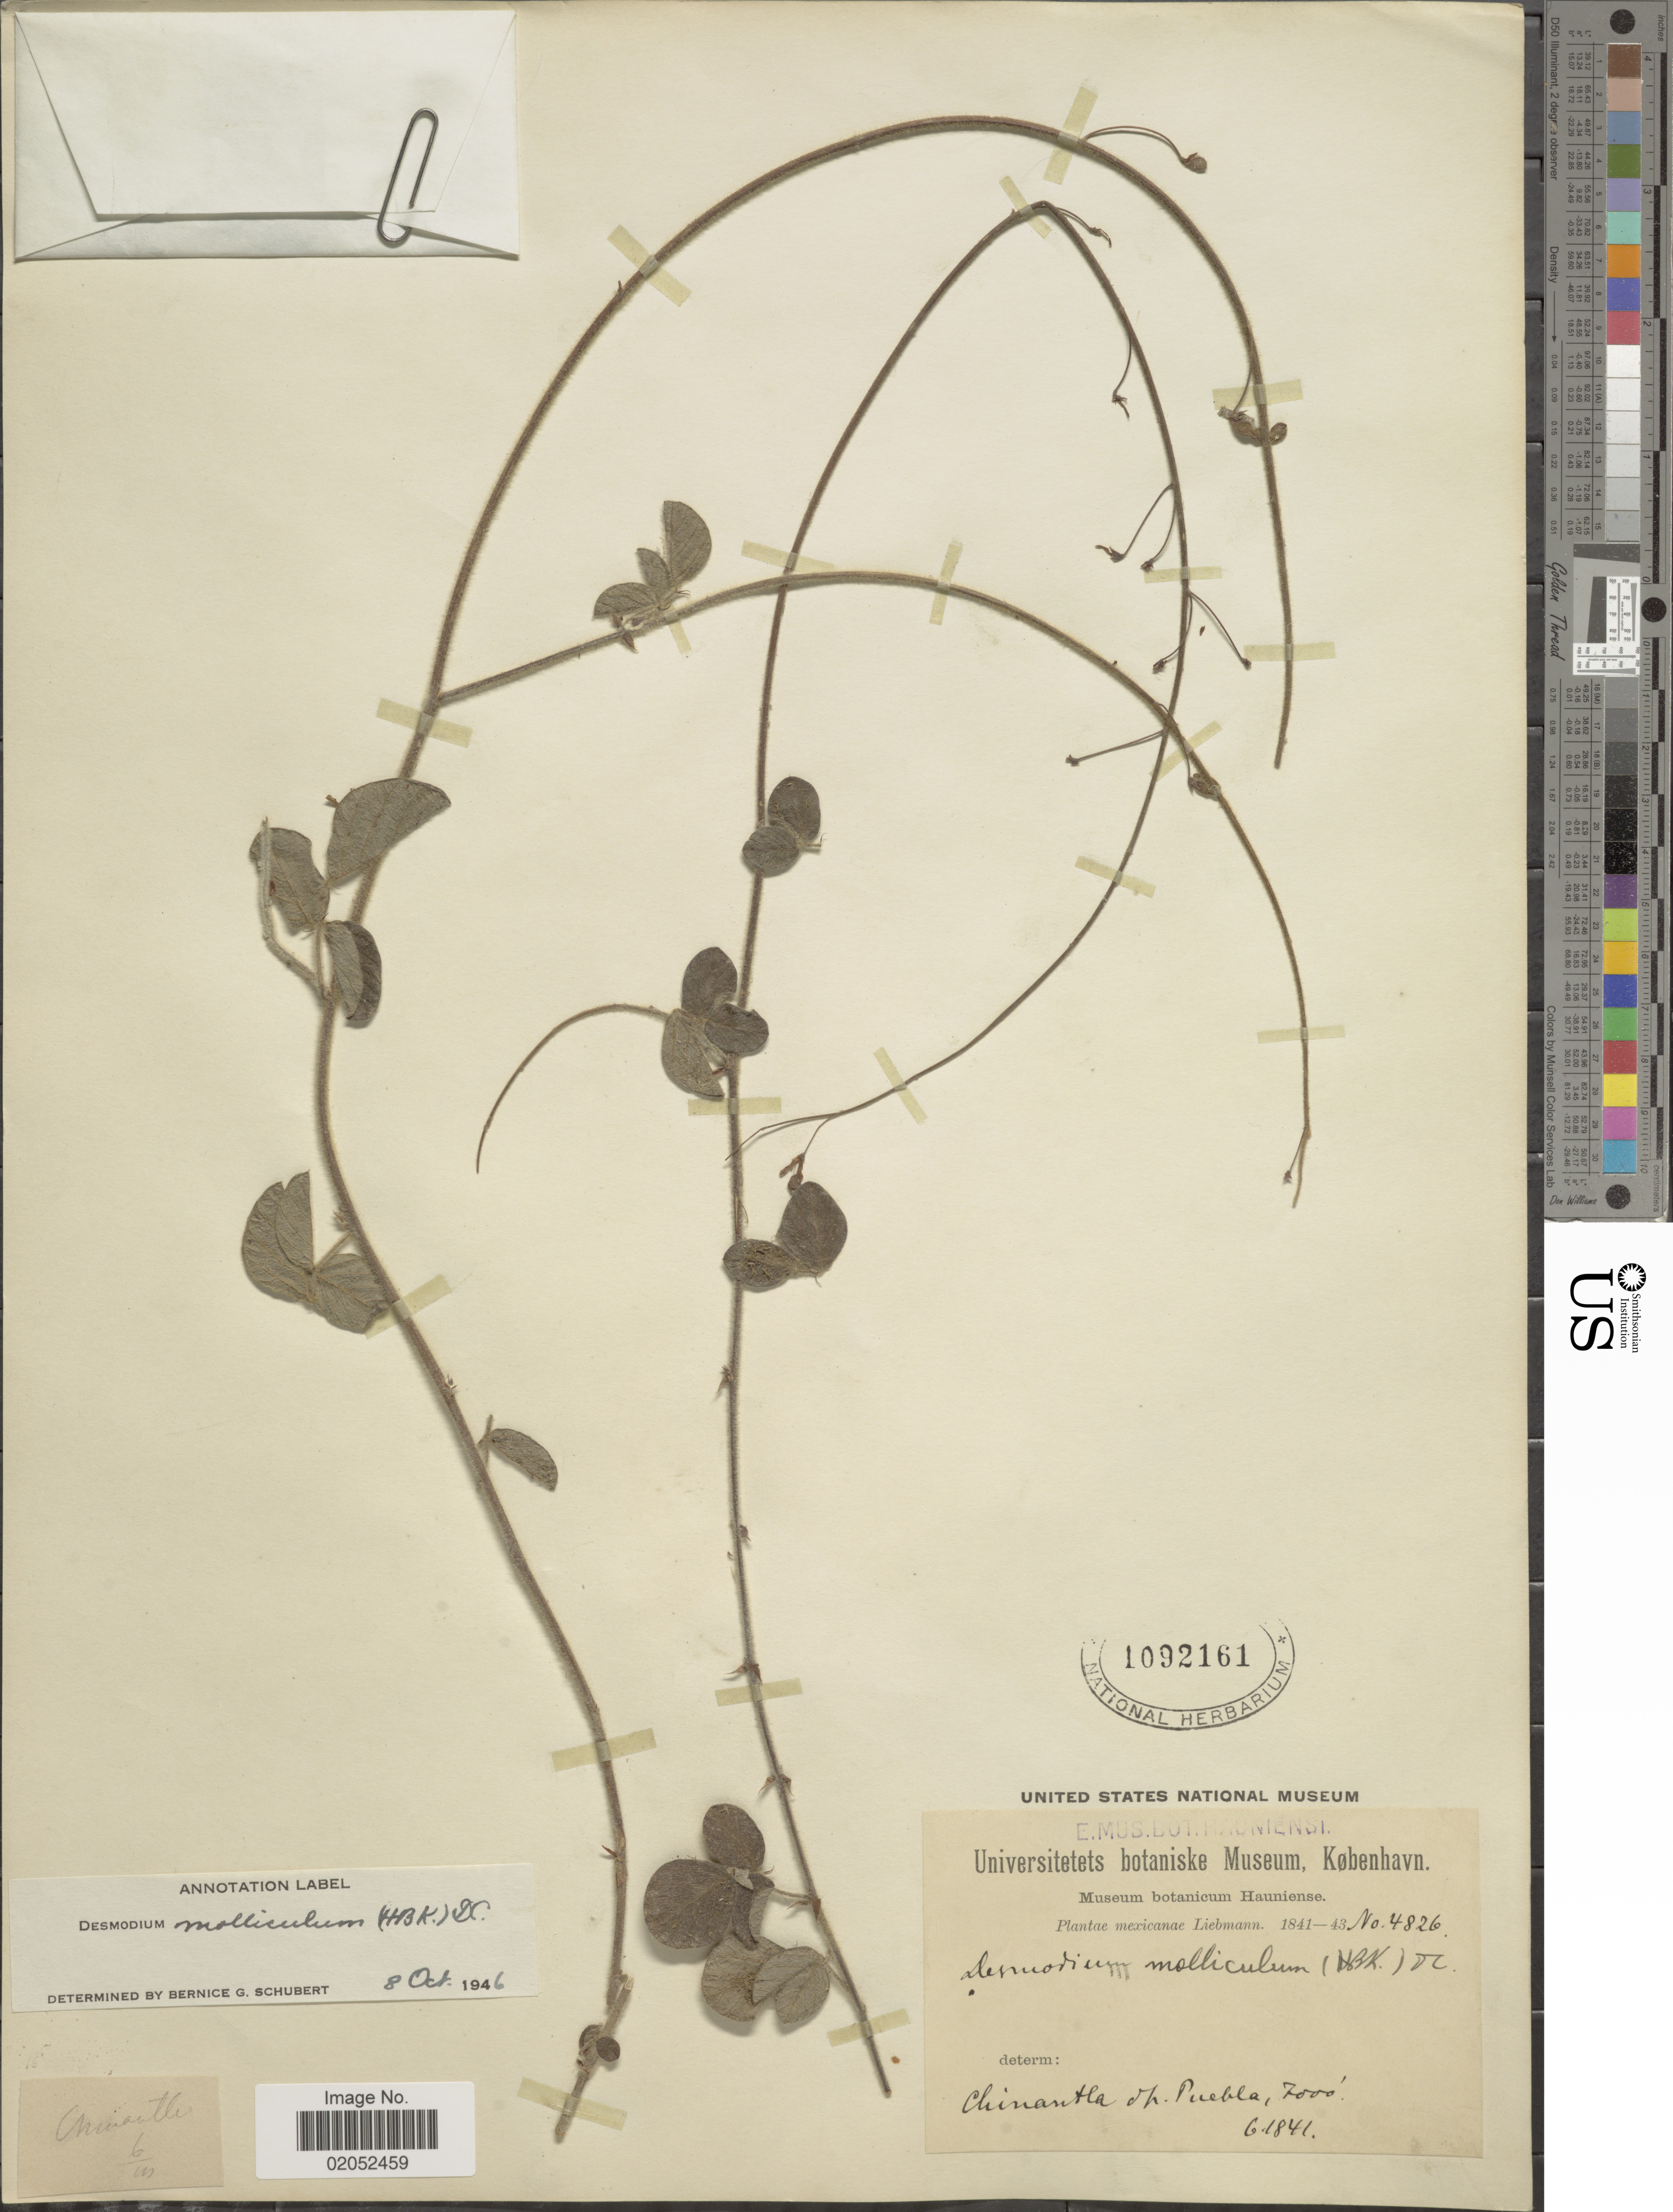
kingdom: Plantae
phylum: Tracheophyta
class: Magnoliopsida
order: Fabales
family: Fabaceae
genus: Desmodium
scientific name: Desmodium molliculum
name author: (Kunth) DC.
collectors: Liebmann, --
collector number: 4826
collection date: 1841-06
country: Mexico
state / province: Puebla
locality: Chinantla dp. Puebla.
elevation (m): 2134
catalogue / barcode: US 1092161